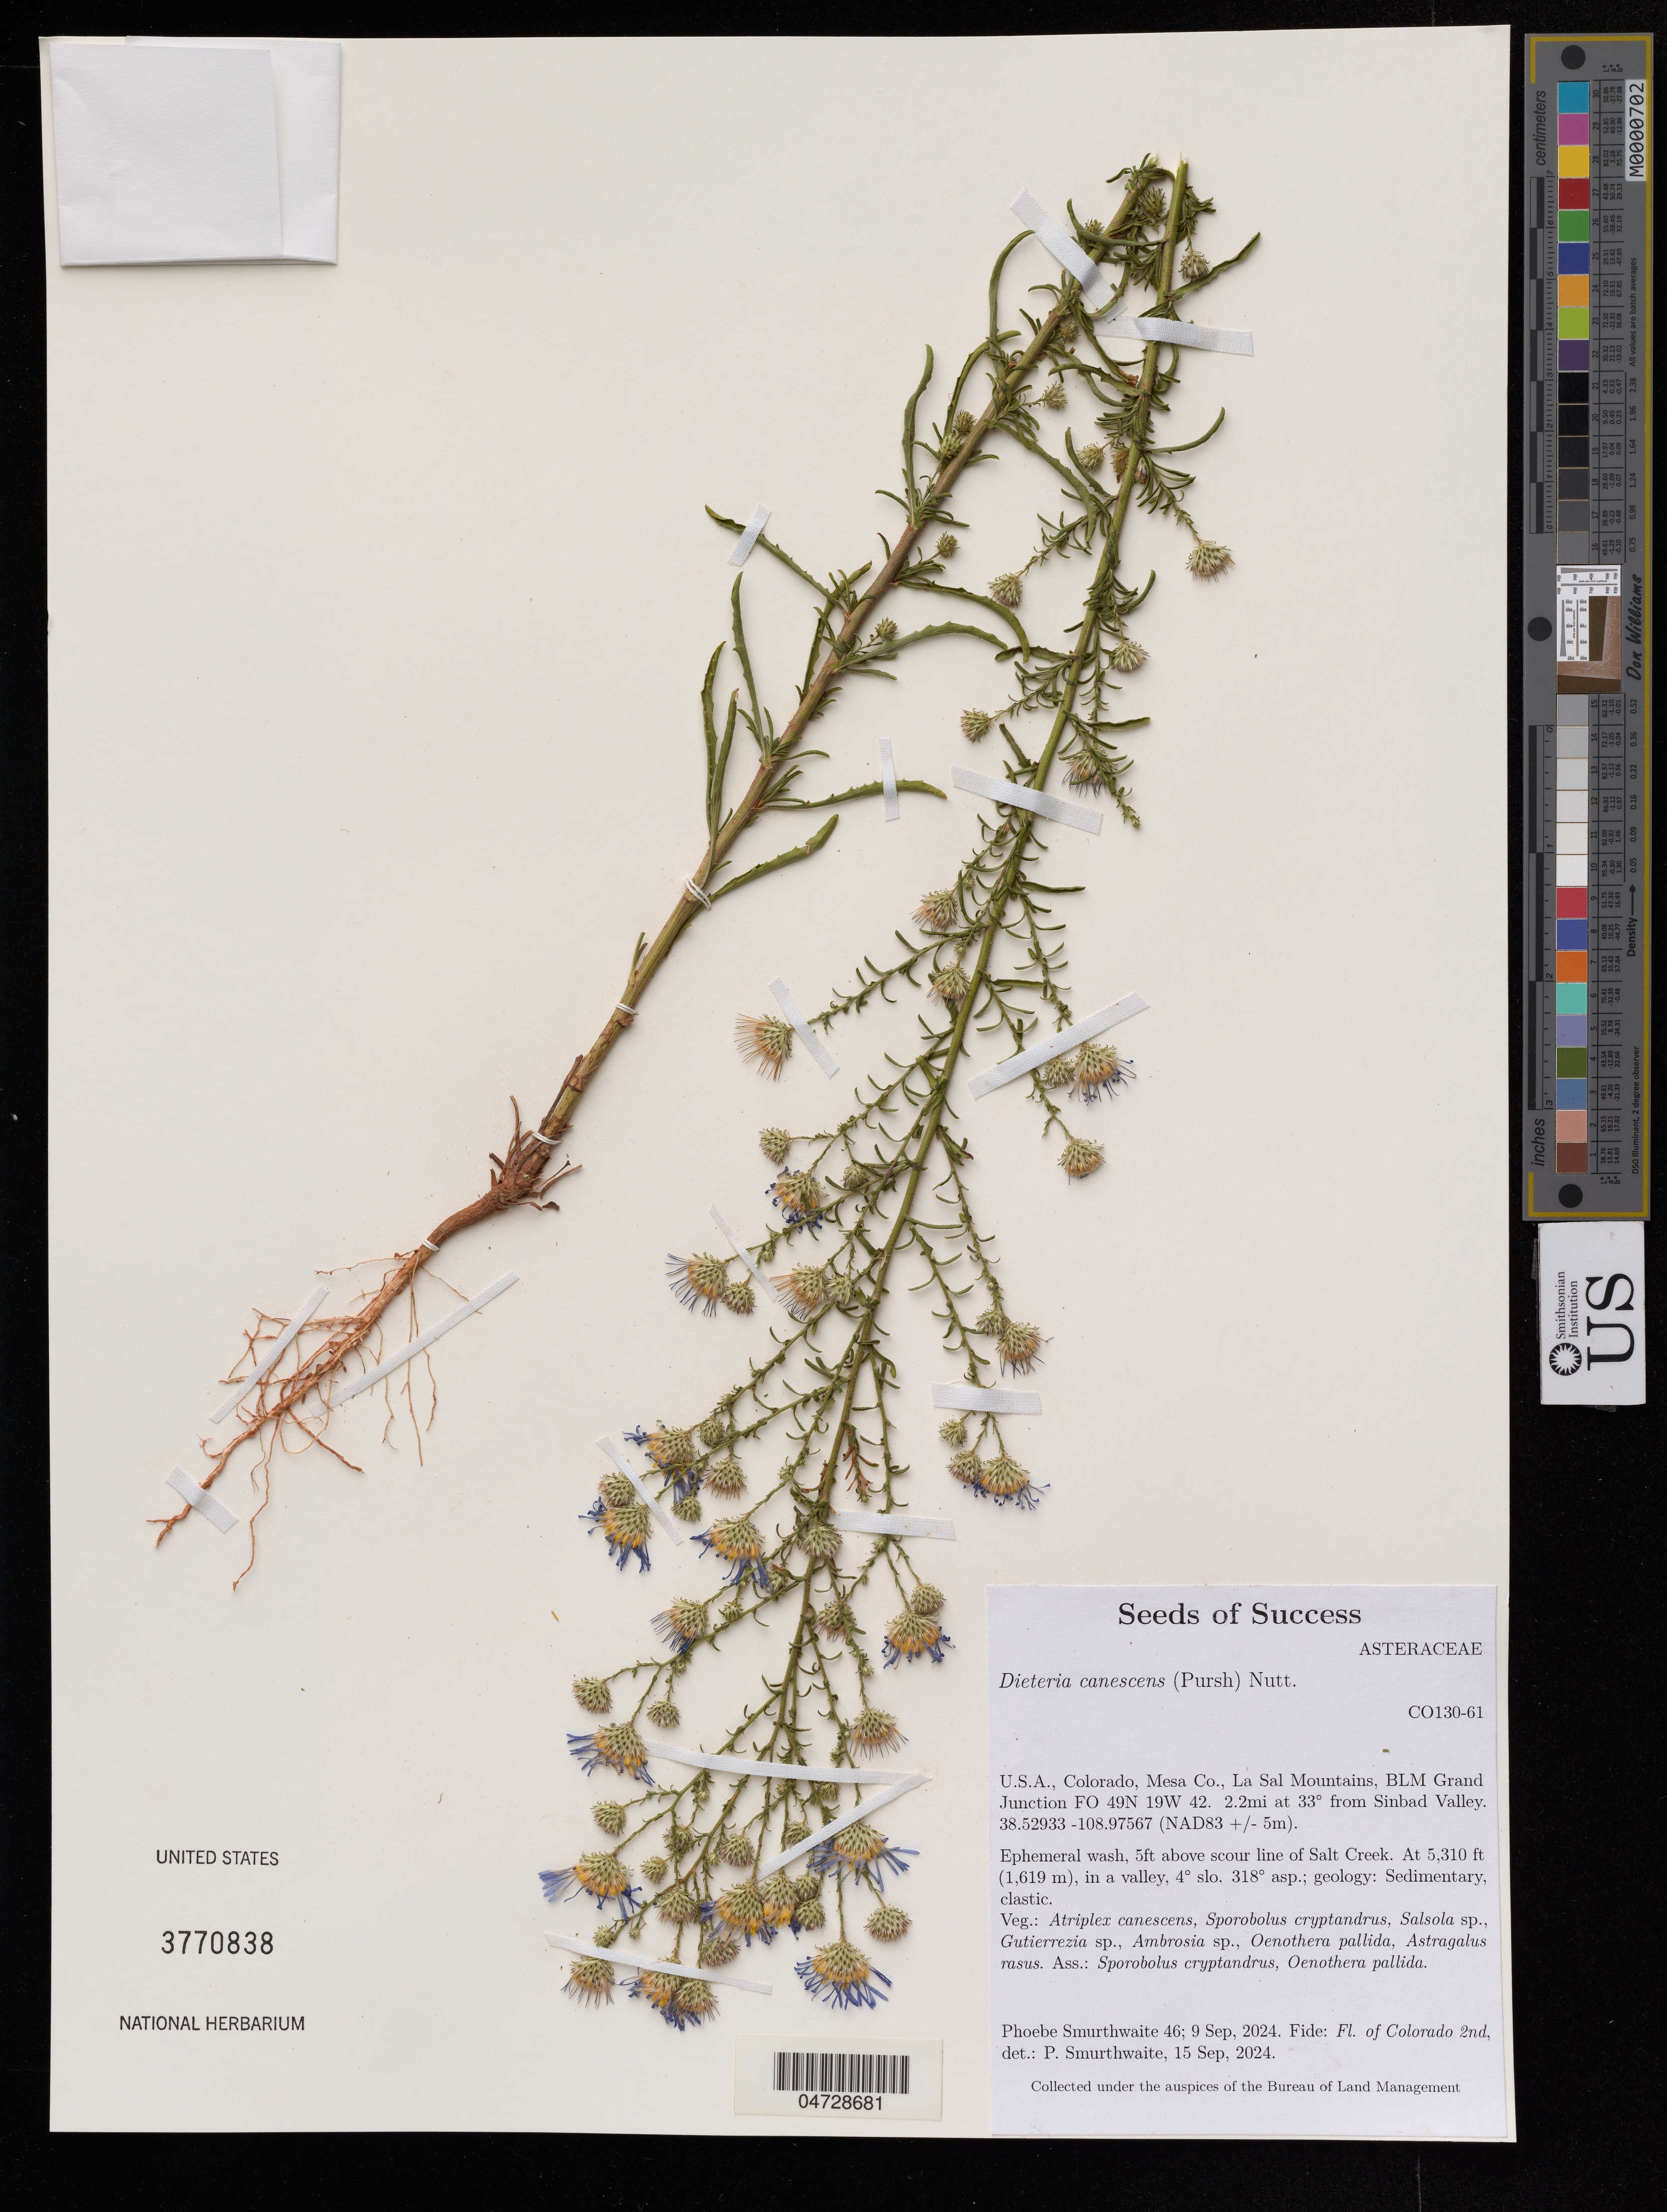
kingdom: Plantae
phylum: Tracheophyta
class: Magnoliopsida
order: Asterales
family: Asteraceae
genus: Dieteria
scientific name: Dieteria canescens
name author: (Pursh) Nutt.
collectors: P. Smurthwaite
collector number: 46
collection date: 2024-09-09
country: United States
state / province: Colorado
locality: Mesa Co., La Sal Mountains, BLM Grand Junction FO 49N 19W 42. 2.2mi at 33° from Sinbad Valley.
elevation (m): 1618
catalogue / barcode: US 3770838